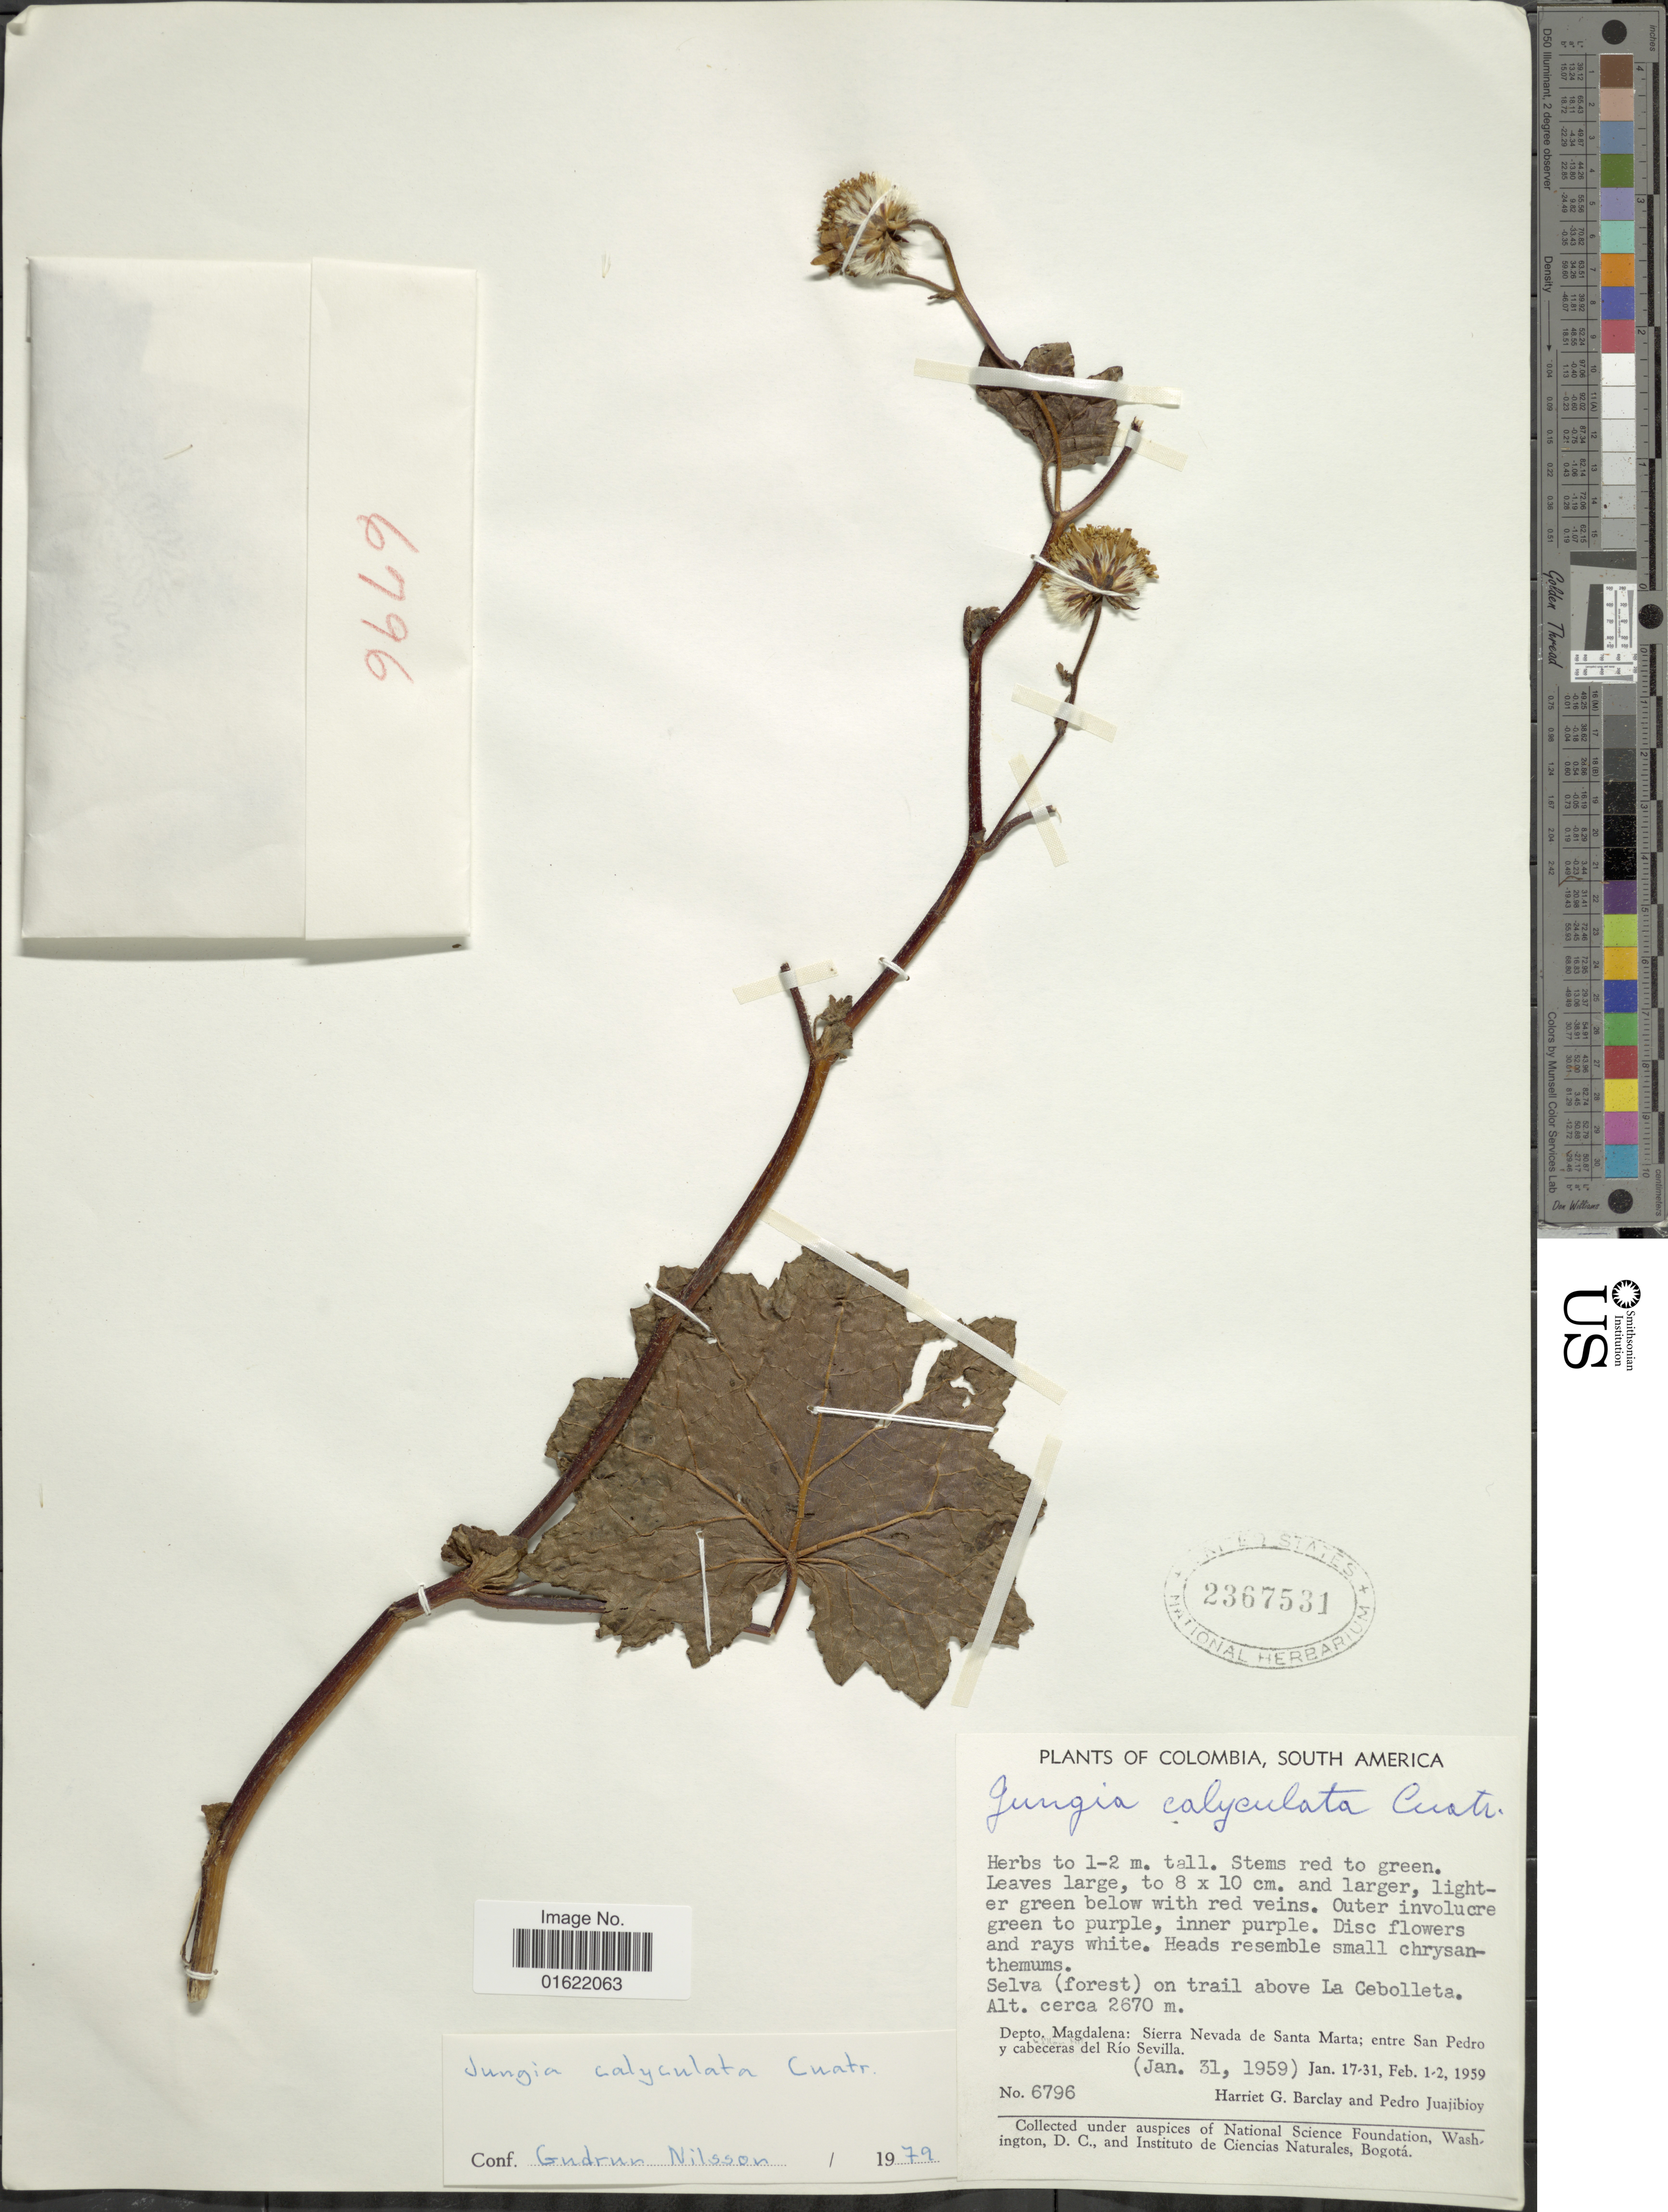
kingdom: Plantae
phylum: Tracheophyta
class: Magnoliopsida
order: Asterales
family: Asteraceae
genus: Jungia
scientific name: Jungia calyculata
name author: Cuatrec.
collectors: H. G. Barclay & P. Juajibioy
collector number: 6796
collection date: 1959-01-31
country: Colombia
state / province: Magdalena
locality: Depto. Magdalena: Sierra Nevada de Santa Marta: entre San Pedro y cabeceras del Rio Sevilla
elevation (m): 2670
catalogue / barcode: US 2367531